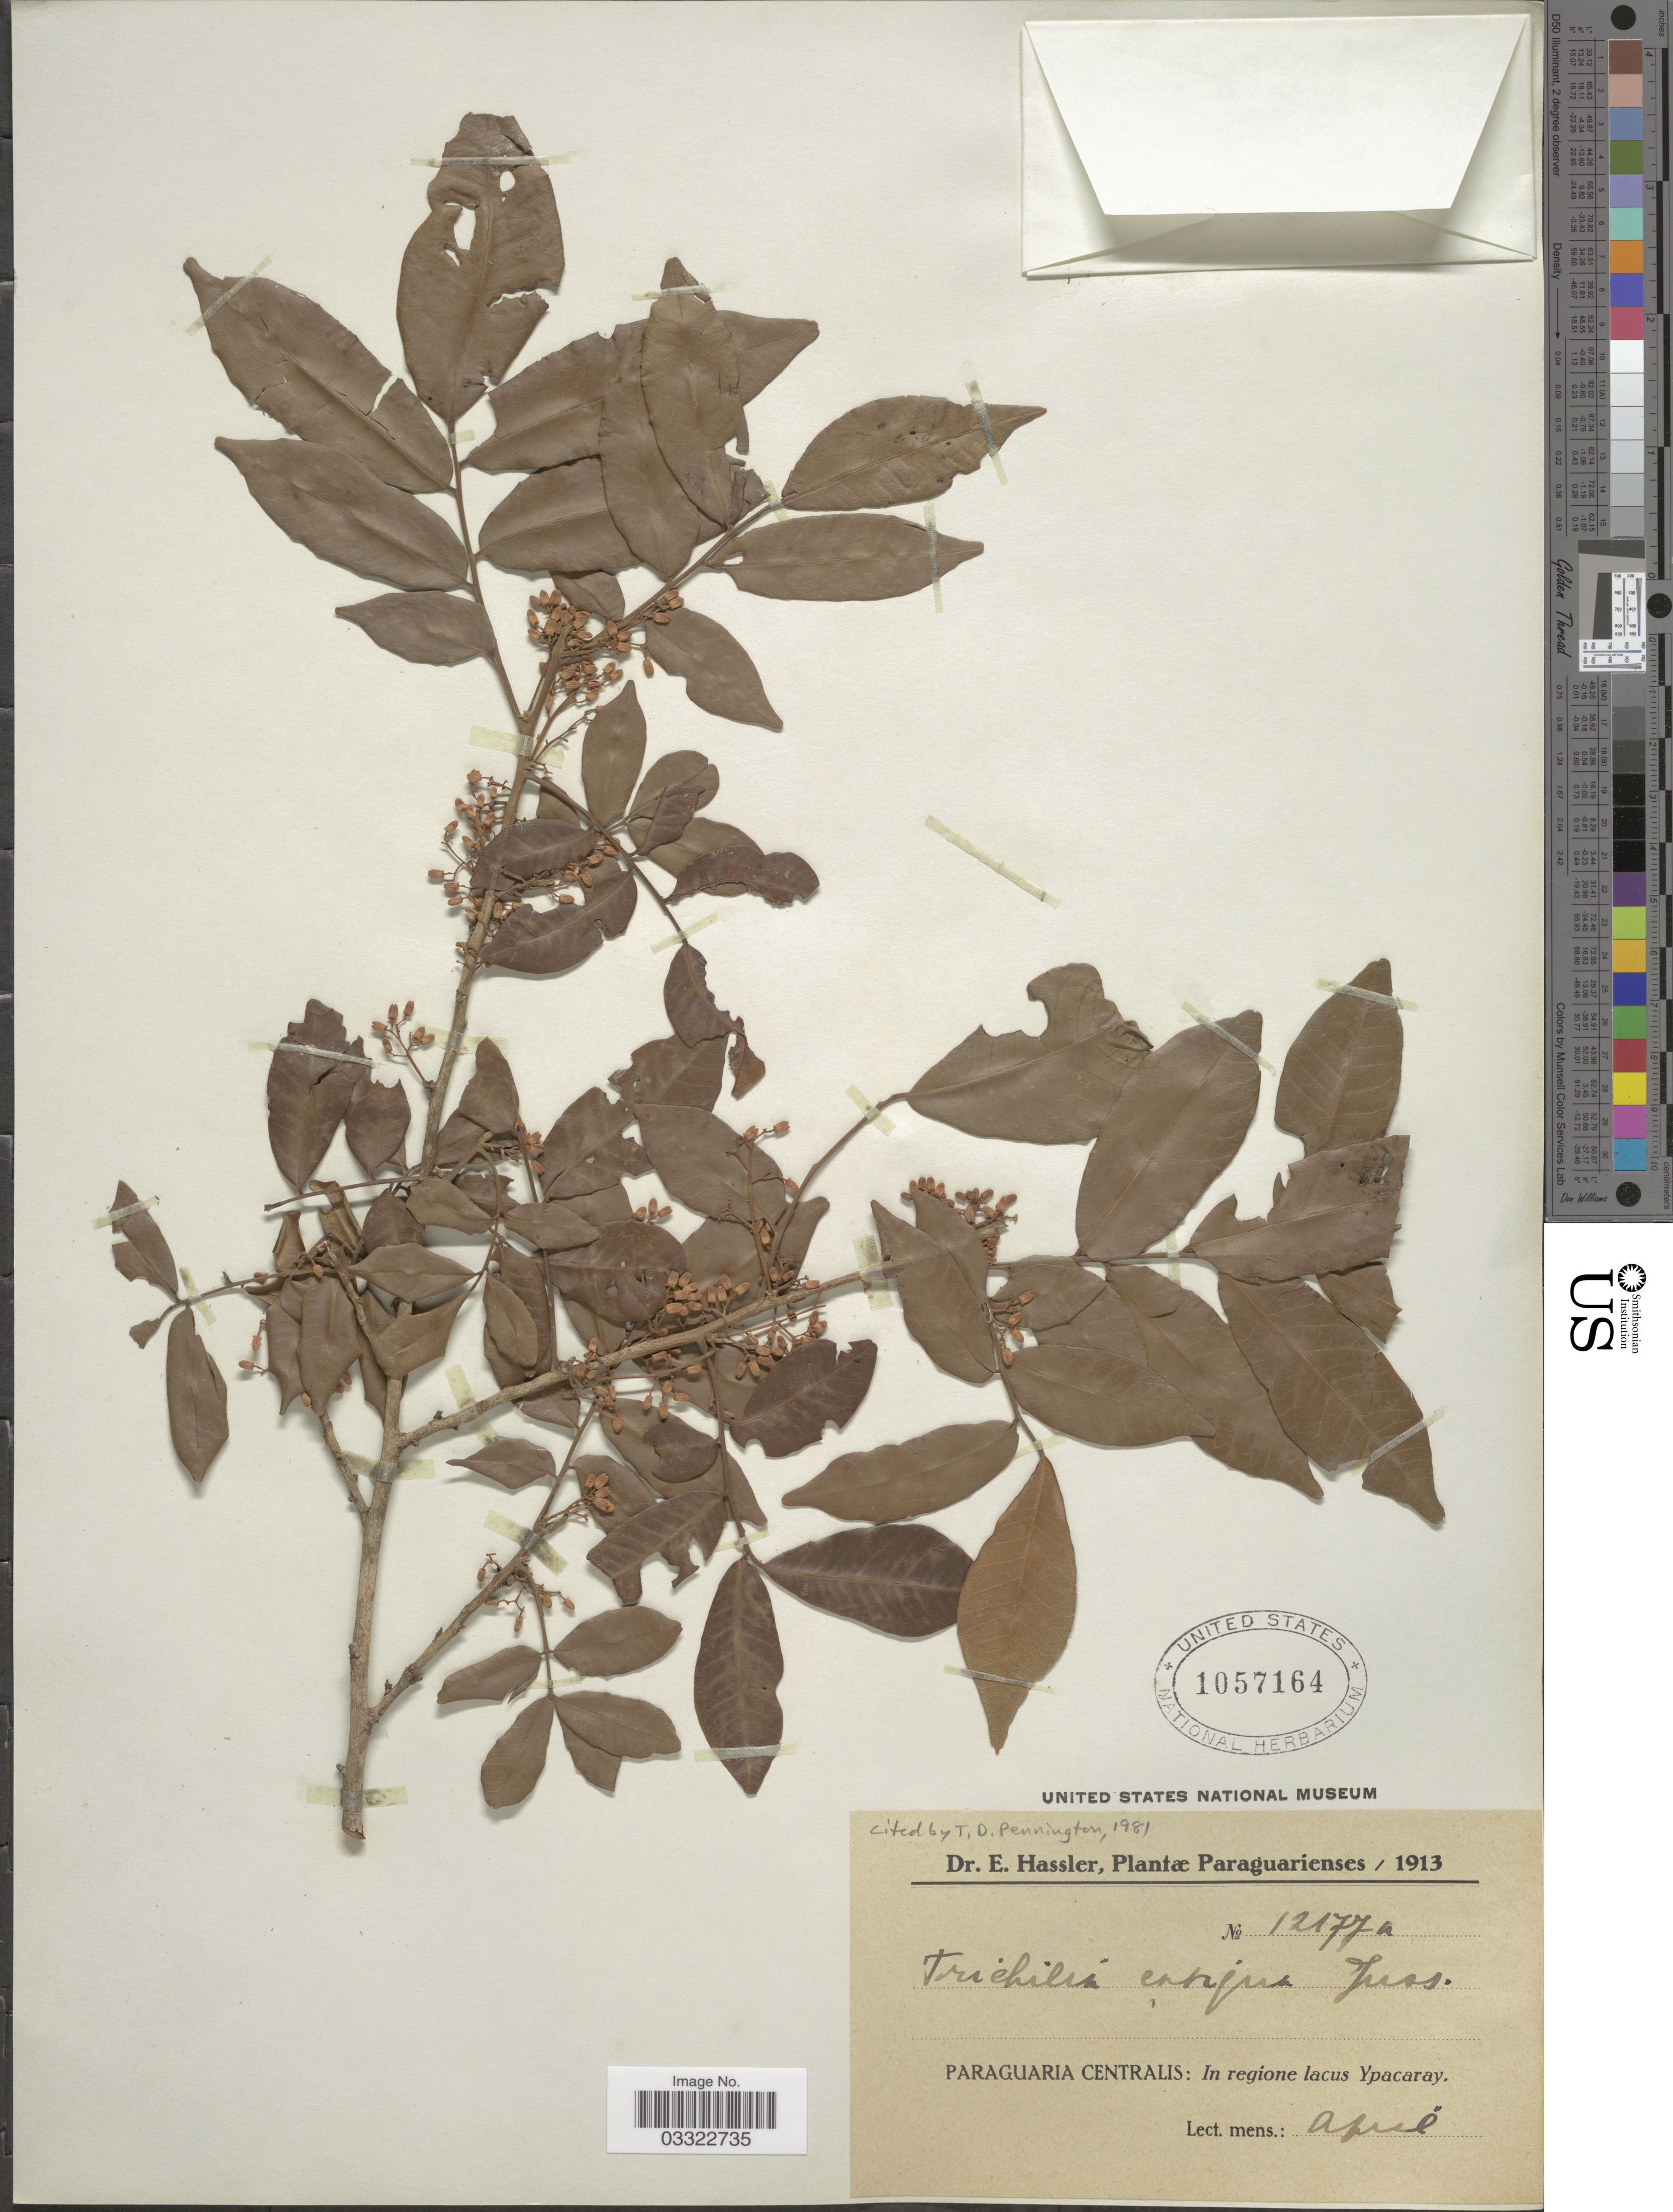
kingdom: Plantae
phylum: Tracheophyta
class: Magnoliopsida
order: Sapindales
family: Meliaceae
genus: Trichilia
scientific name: Trichilia catigua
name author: A. Juss.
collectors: E. Hassler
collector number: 12177a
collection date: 1913-04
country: Paraguay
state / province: Paraguari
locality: Paraguaria Centralis: In regione lacus Ypacaray.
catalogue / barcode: US 1057164